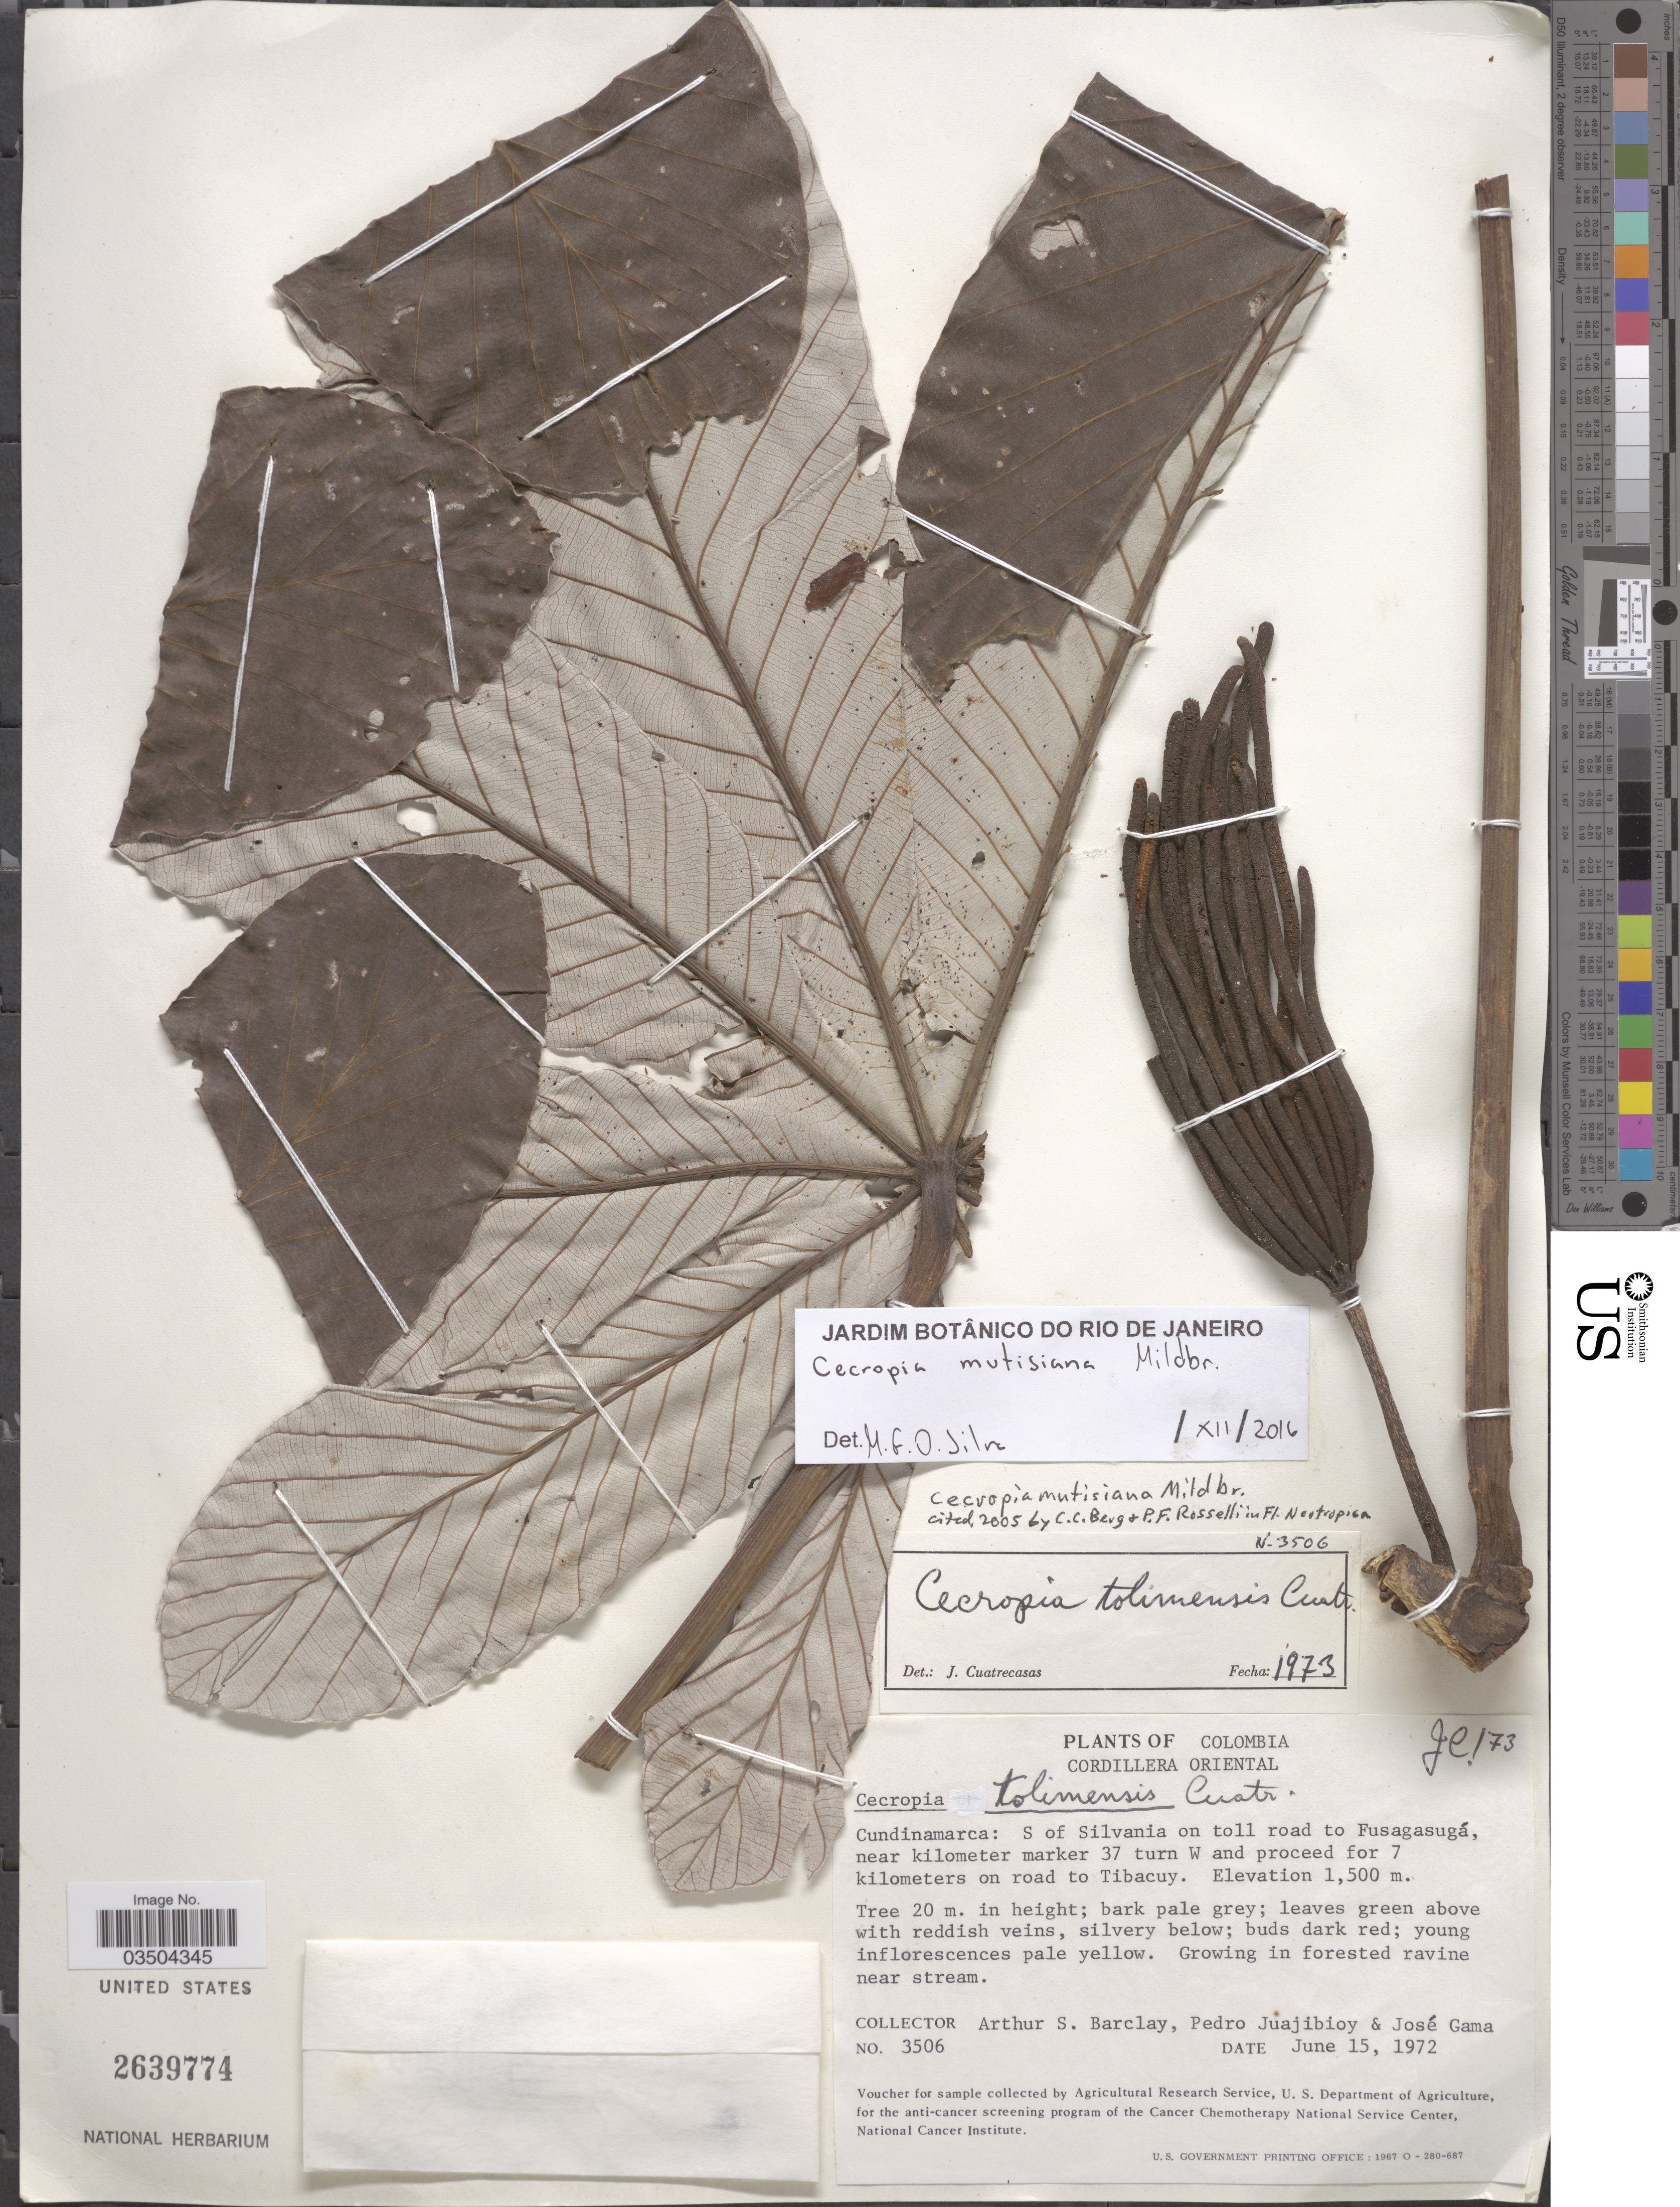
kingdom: Plantae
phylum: Tracheophyta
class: Magnoliopsida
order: Rosales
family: Urticaceae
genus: Cecropia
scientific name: Cecropia mutisiana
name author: Mildbr.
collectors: A. S. Barclay, P. Juajibioy & J. Gama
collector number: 3506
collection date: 1972-06-15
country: Colombia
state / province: Cundinamarca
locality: Cordillera Oriental. S of Silvania on toll road to Fusagasugá, near kilometer marker 37 turn W and proceed for 7 kilometers on road to Tibacuy.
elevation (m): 1500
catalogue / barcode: US 2639774